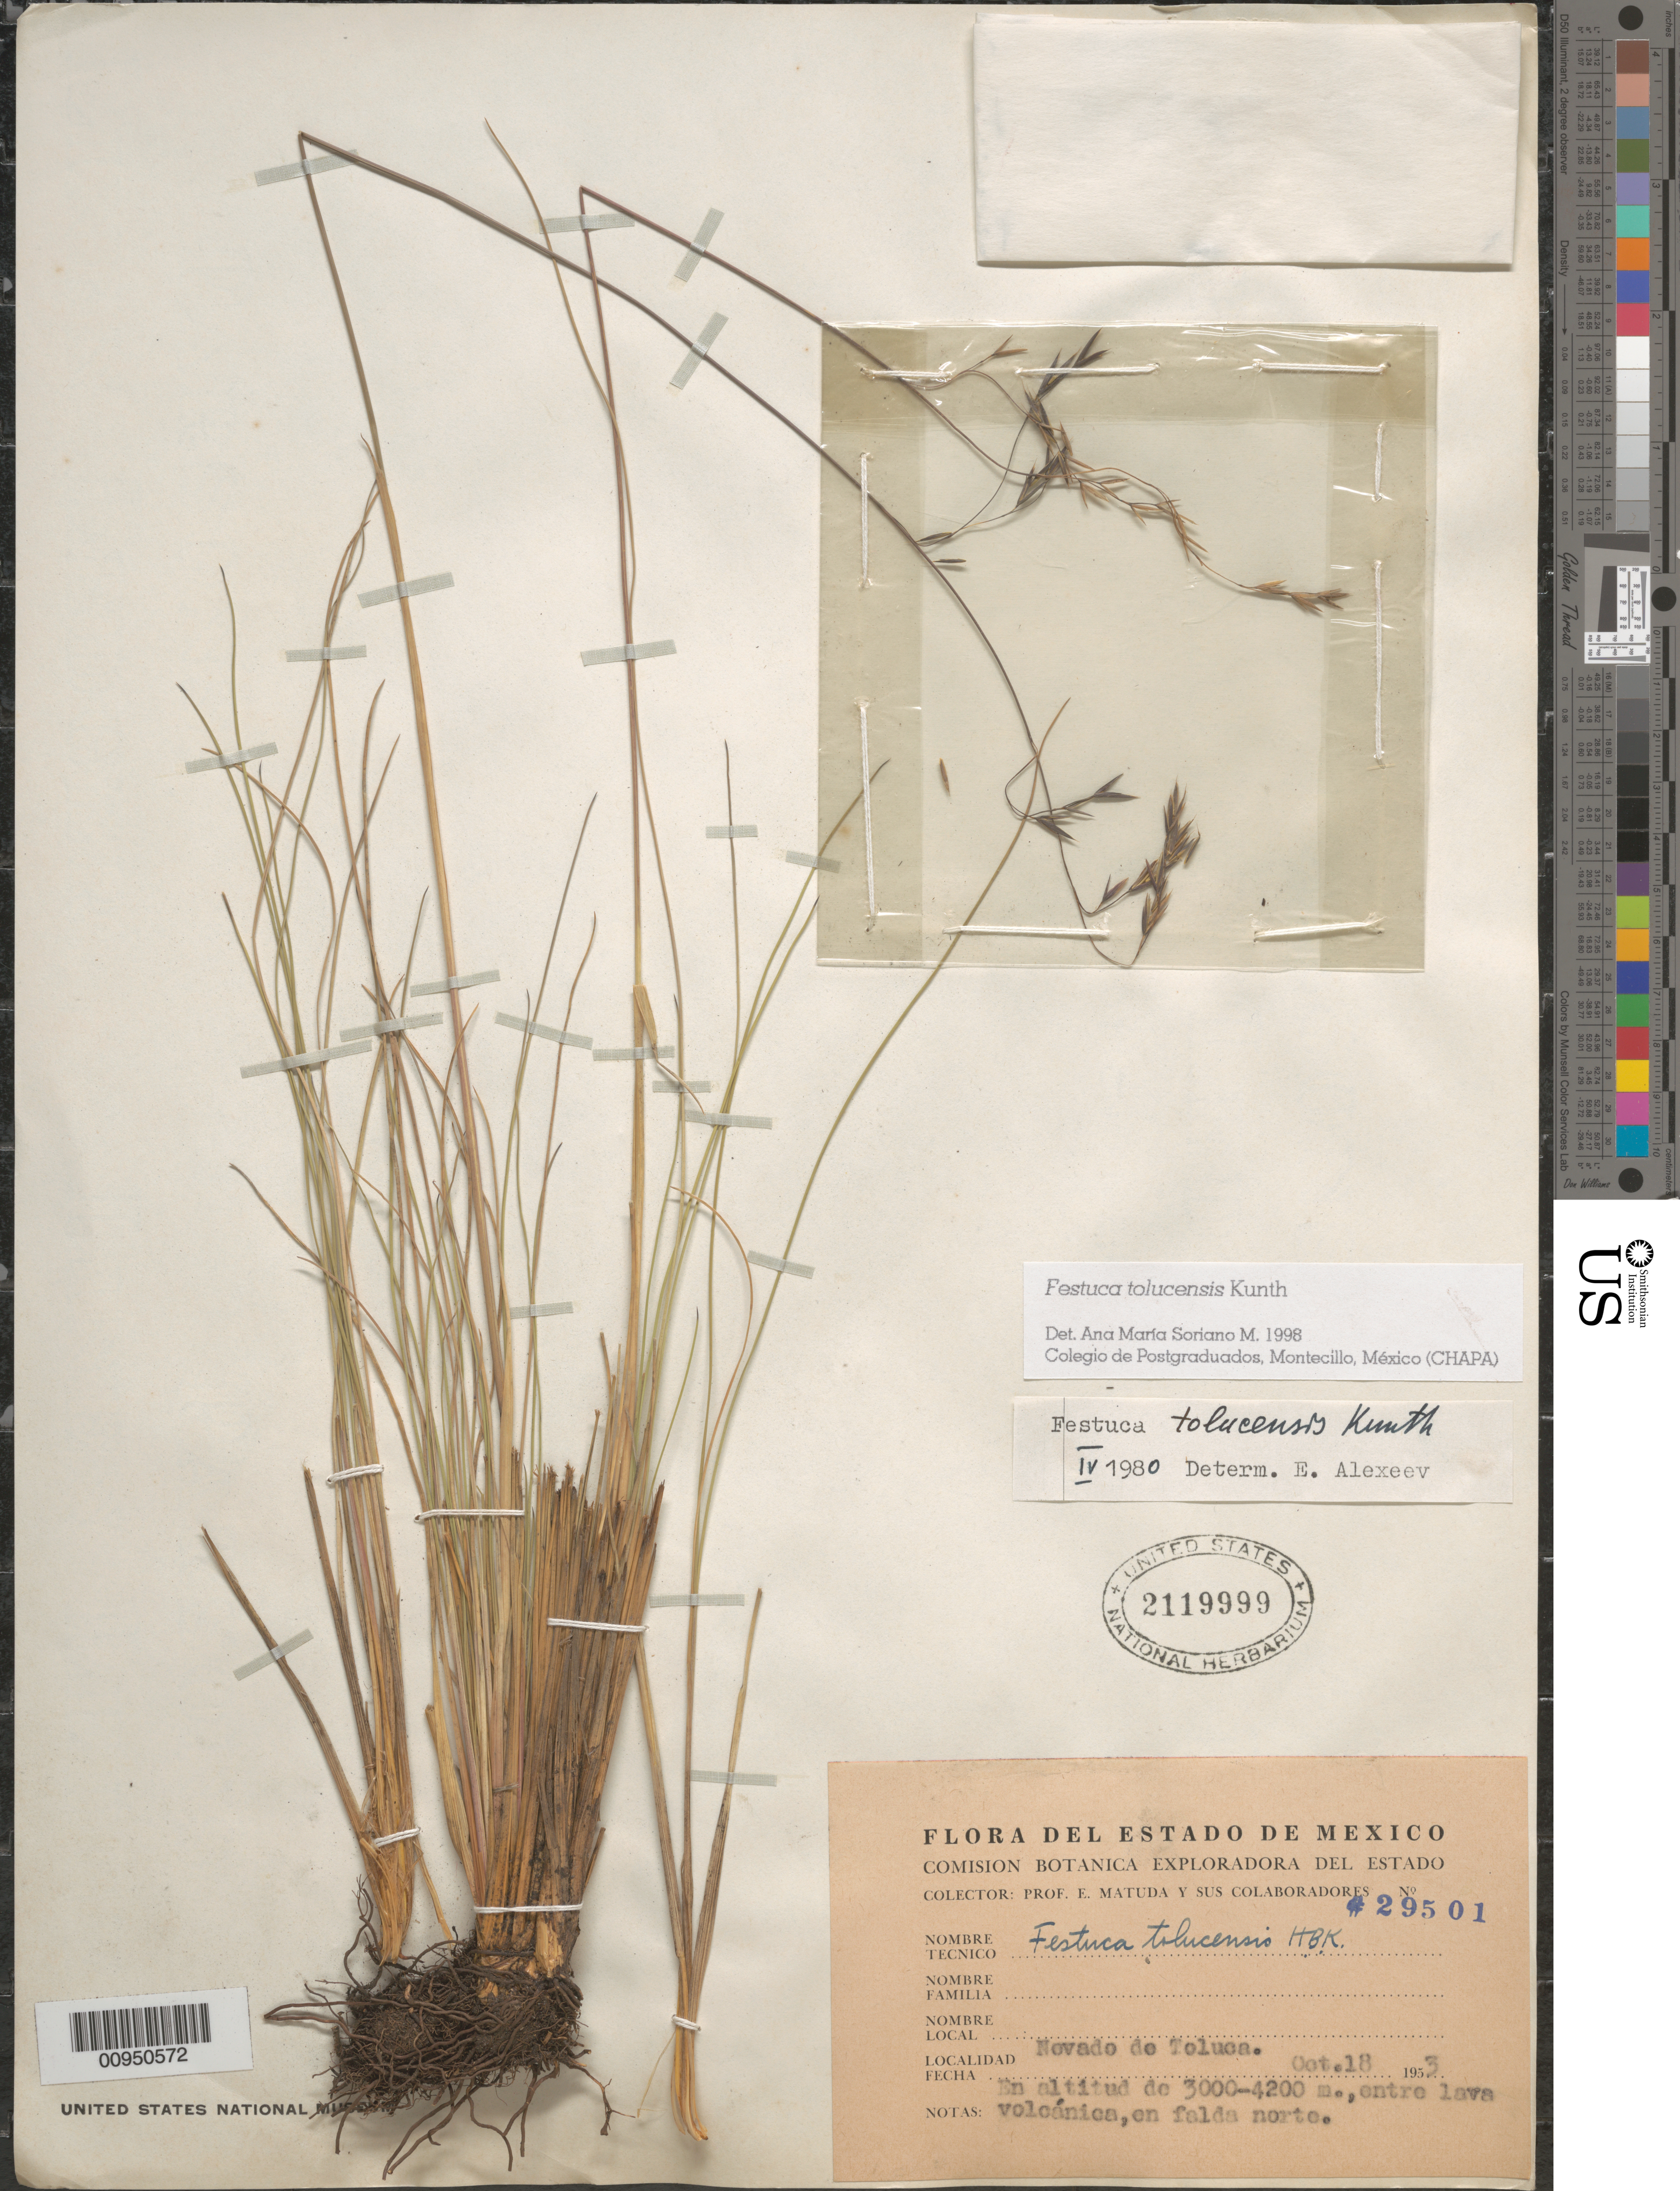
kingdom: Plantae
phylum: Tracheophyta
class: Liliopsida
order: Poales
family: Poaceae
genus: Festuca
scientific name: Festuca tolucensis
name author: Kunth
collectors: E. Matuda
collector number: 29501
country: Mexico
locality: Nevado de Toluca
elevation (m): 3000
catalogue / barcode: US 2119999